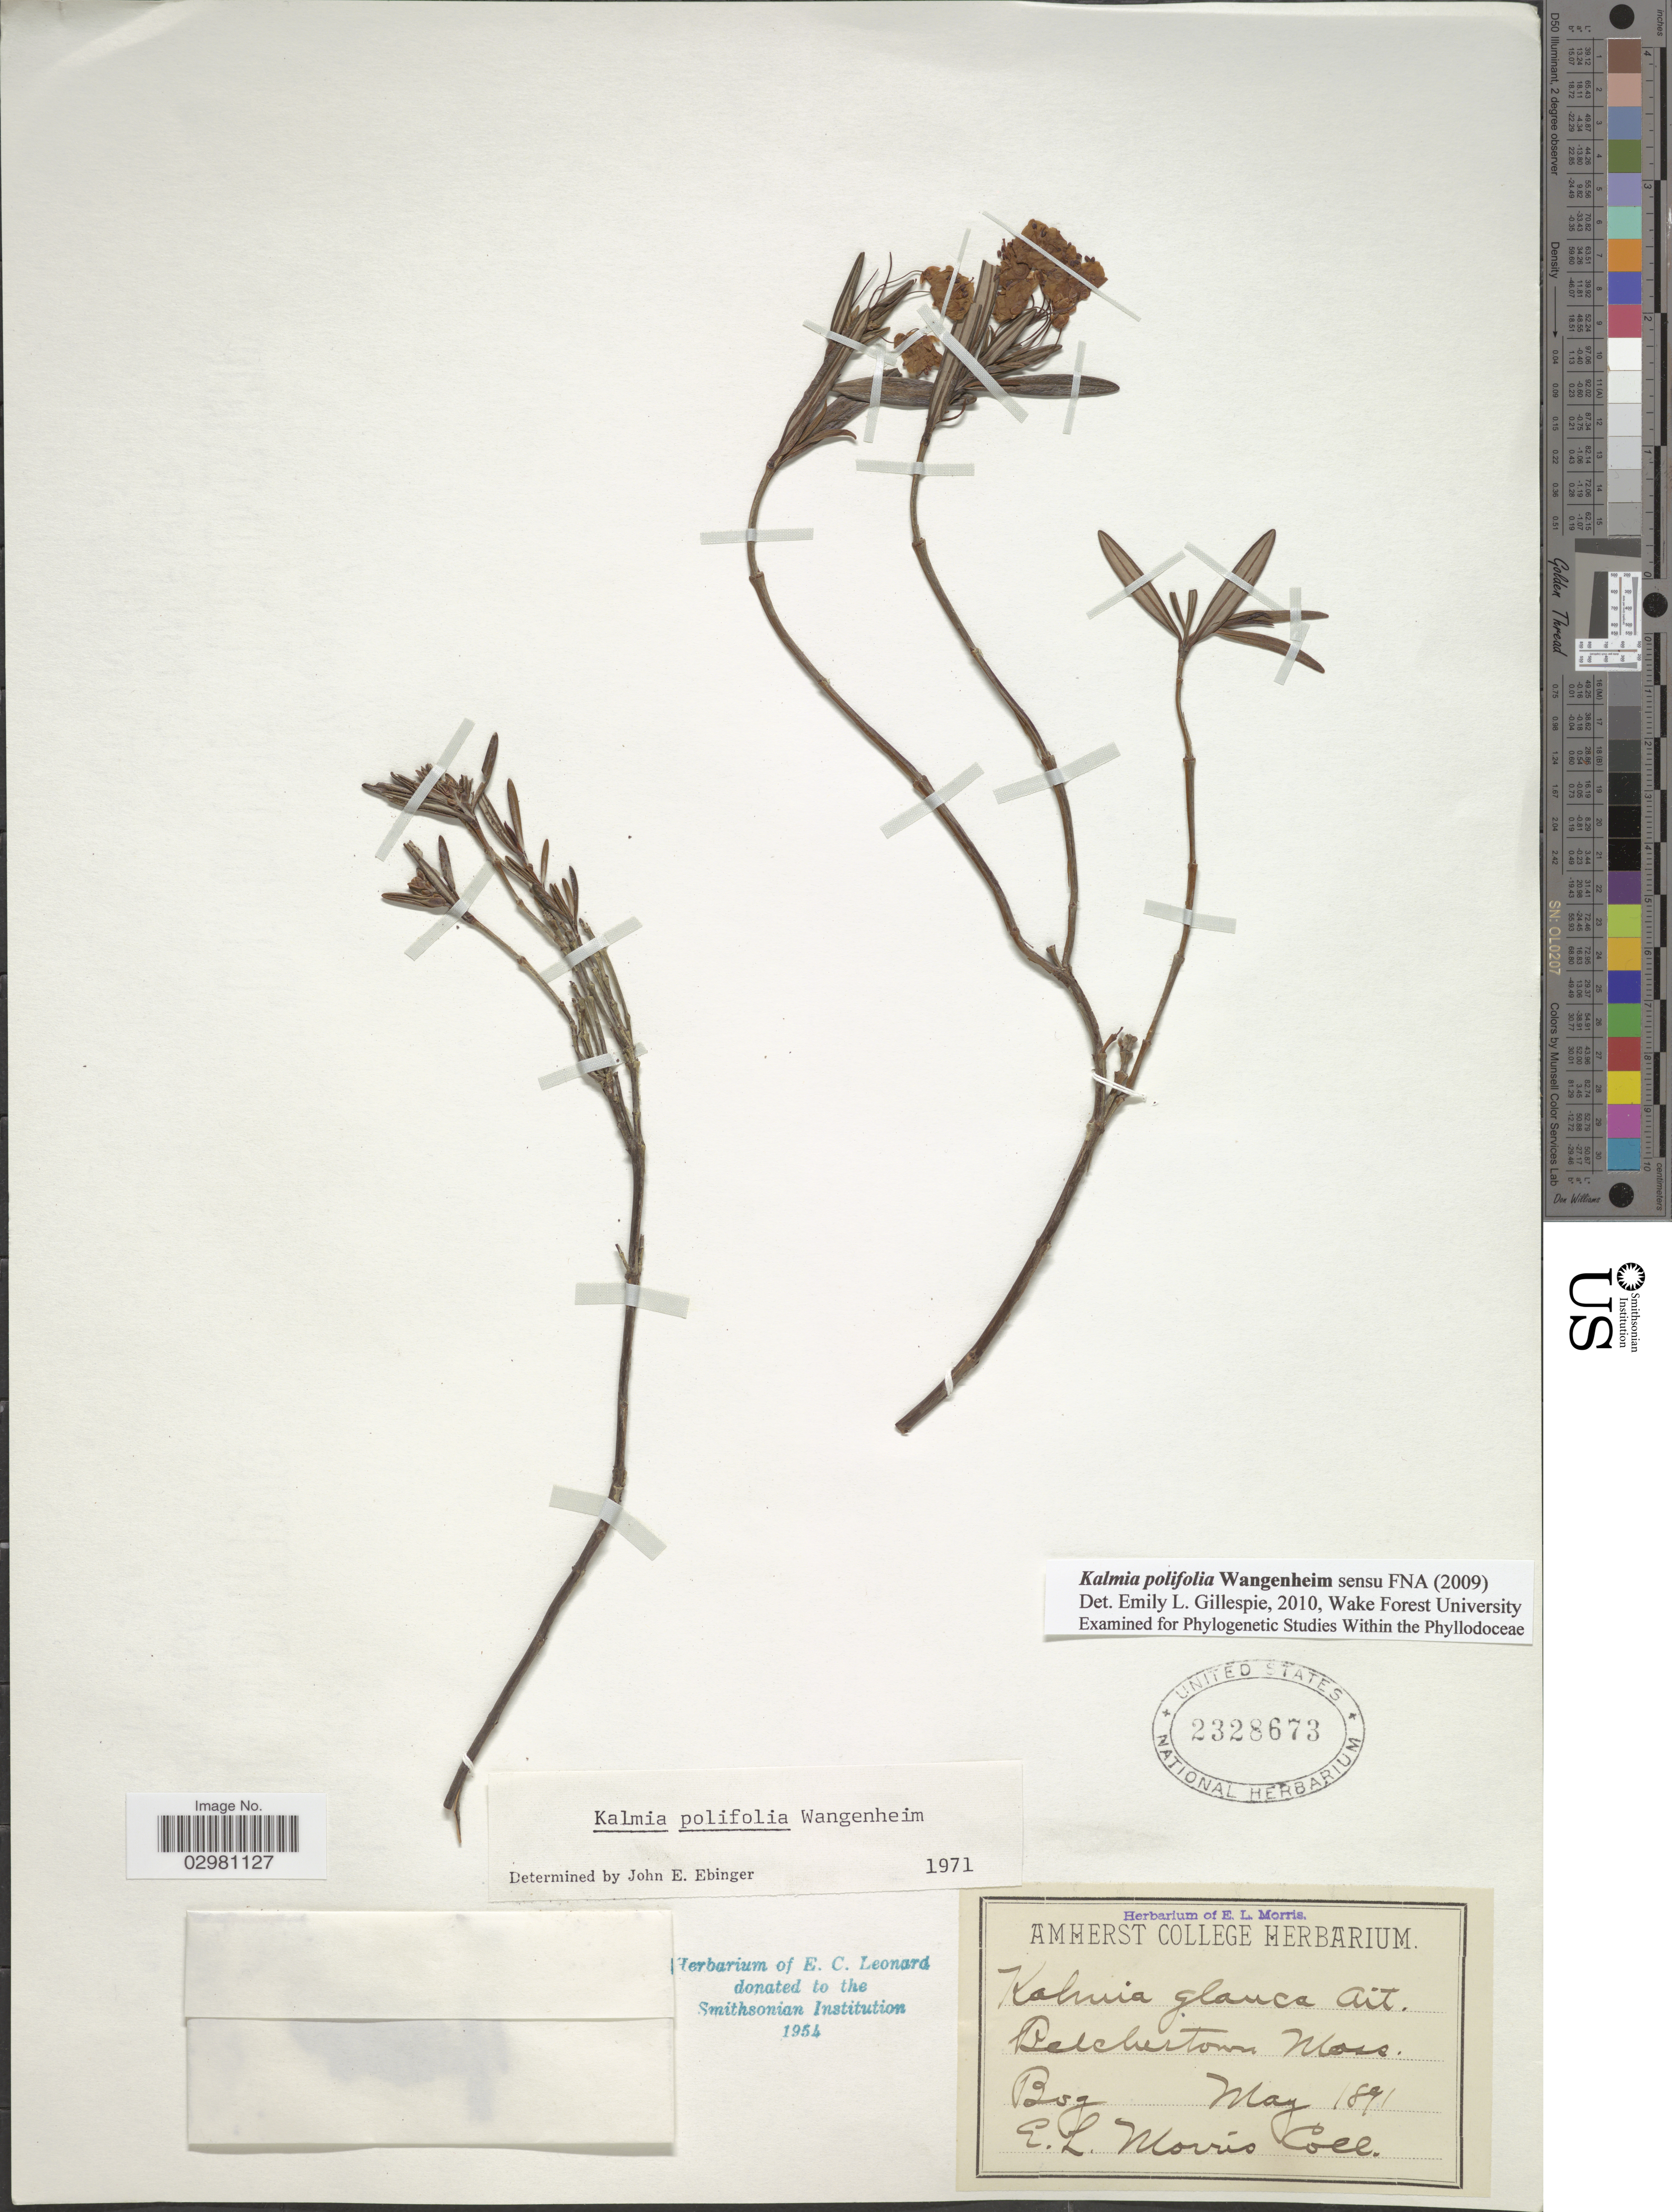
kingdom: Plantae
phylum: Tracheophyta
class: Magnoliopsida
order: Ericales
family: Ericaceae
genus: Kalmia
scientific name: Kalmia polifolia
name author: Wangenh.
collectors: E. Morris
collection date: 1891-05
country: United States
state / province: Massachusetts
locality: Belchertown, Mass.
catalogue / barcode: US 2328673